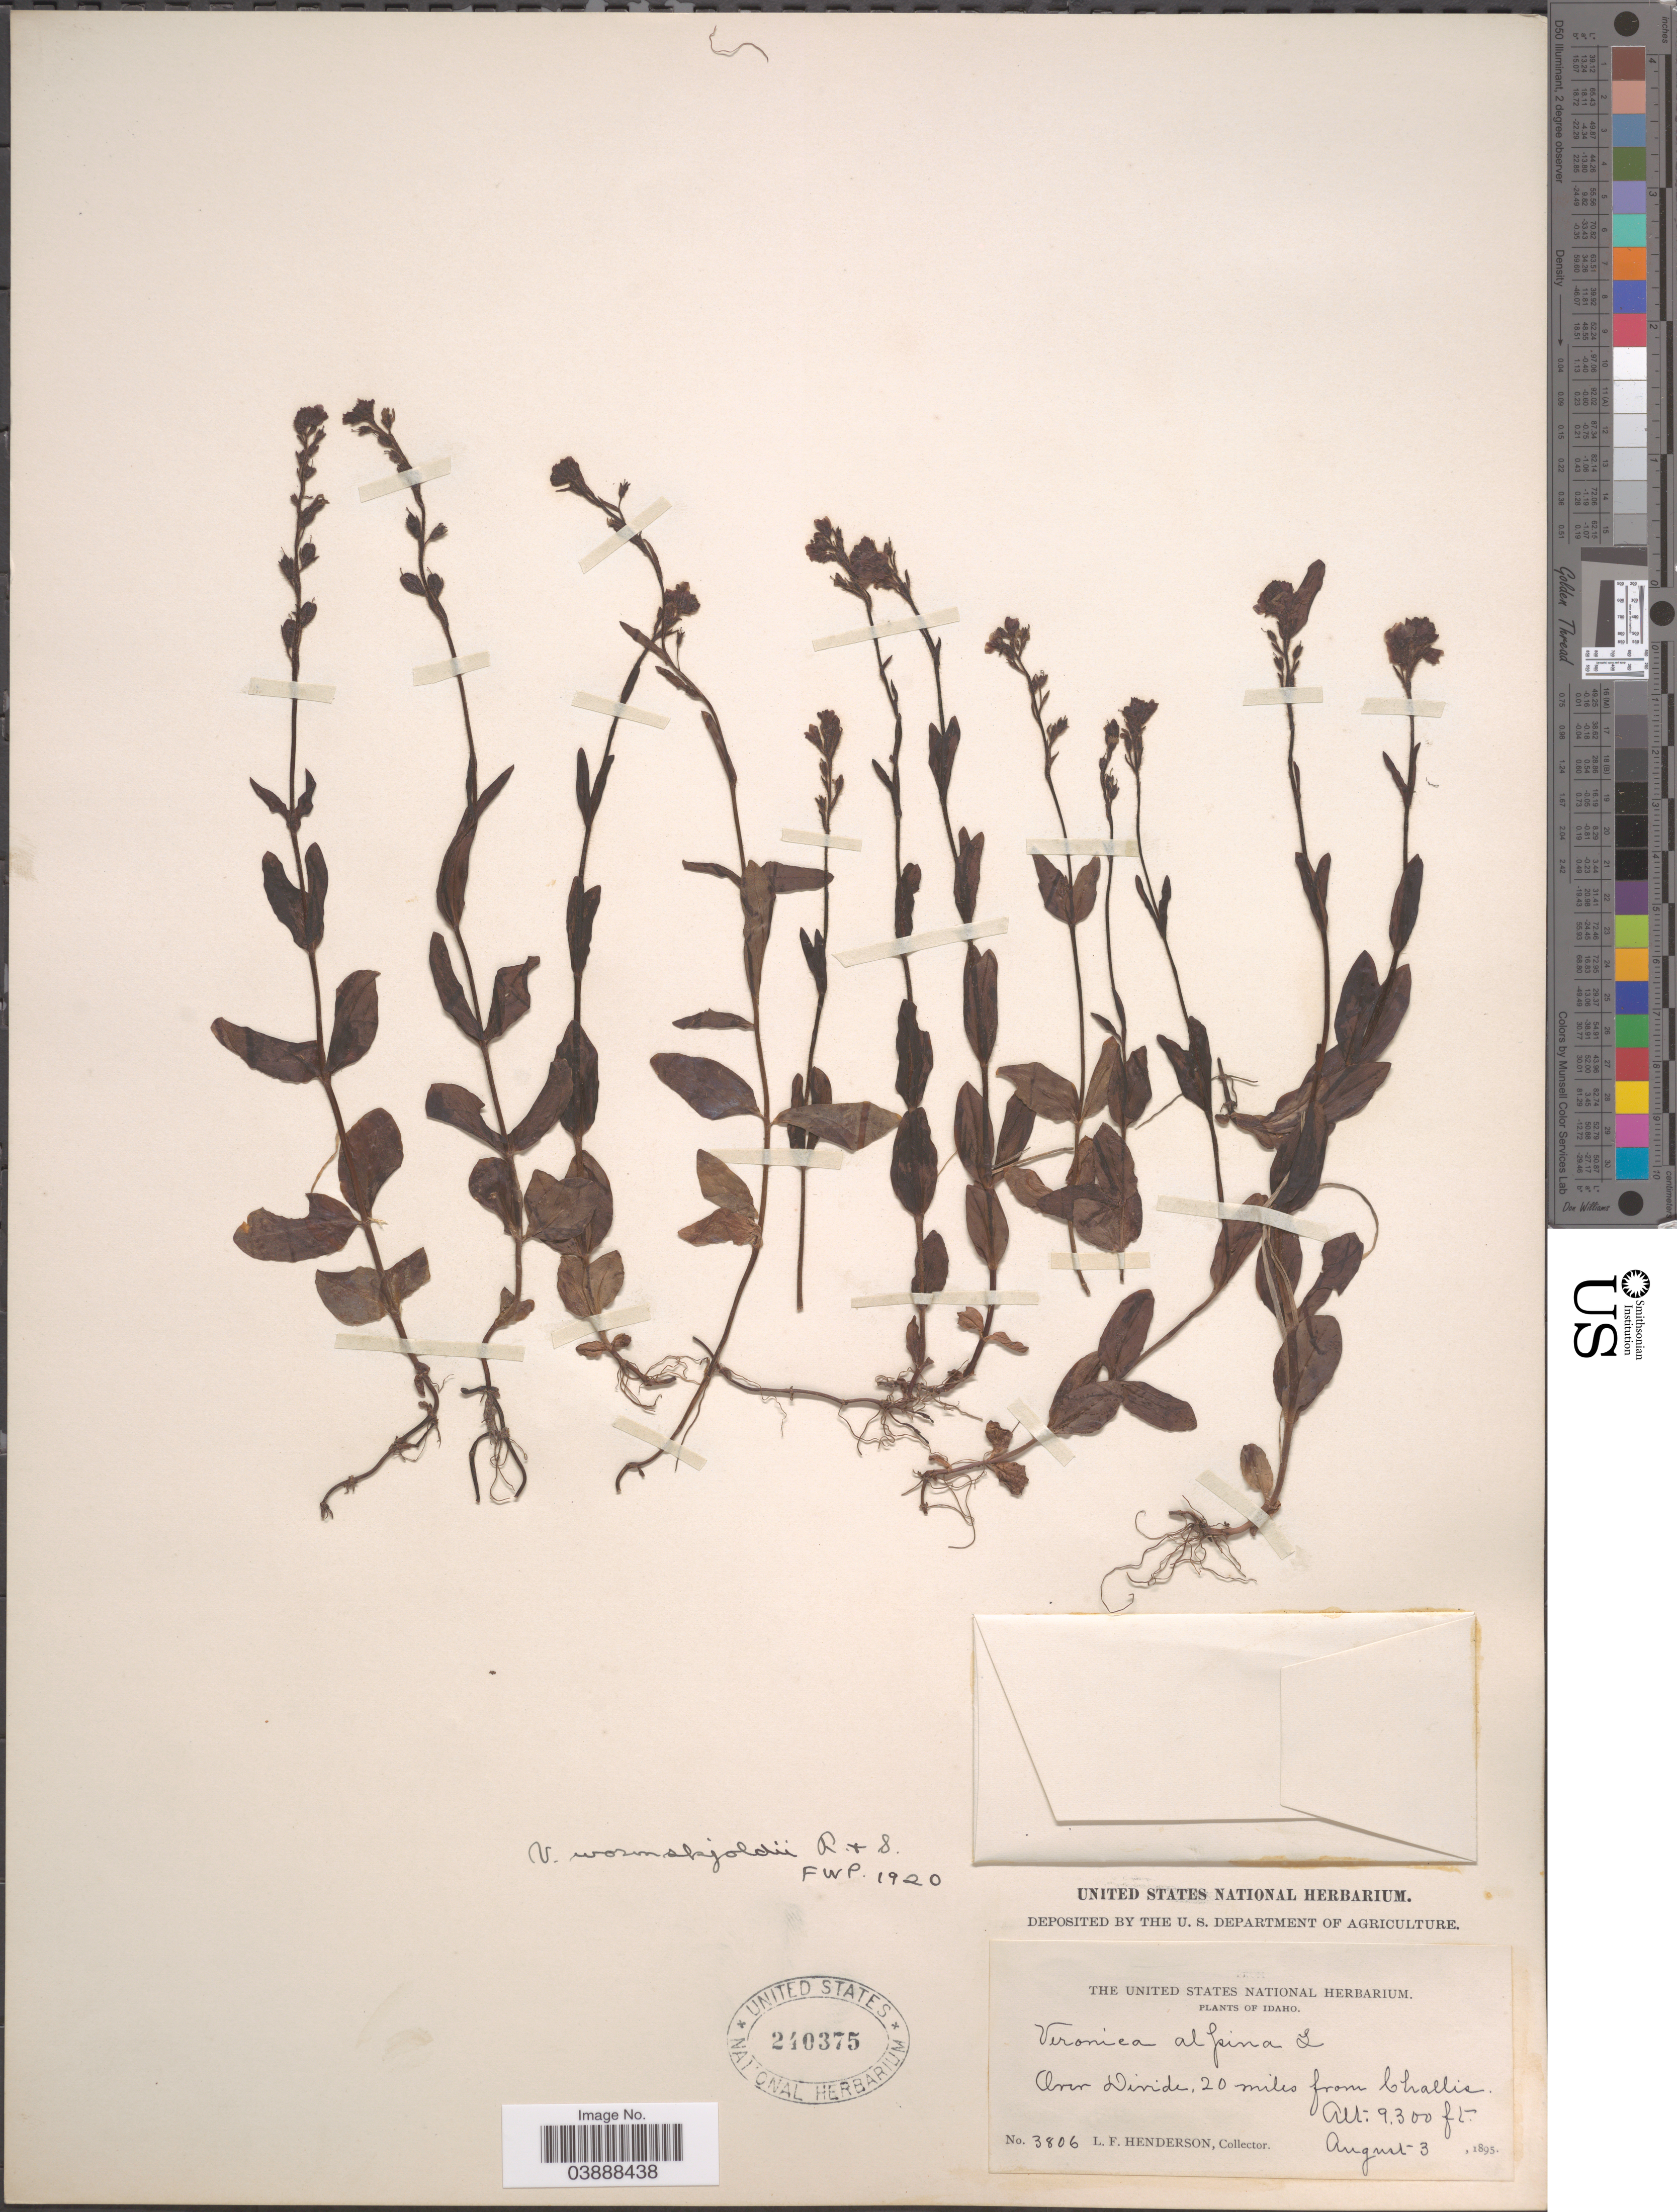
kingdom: Plantae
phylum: Tracheophyta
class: Magnoliopsida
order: Lamiales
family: Plantaginaceae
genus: Veronica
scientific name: Veronica wormskjoldii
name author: Roem. & Schult.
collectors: L. Henderson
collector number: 3806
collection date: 1895-08-03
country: United States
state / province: Idaho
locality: Over Divide, 20 miles from Challis.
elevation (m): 2835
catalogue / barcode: US 240375